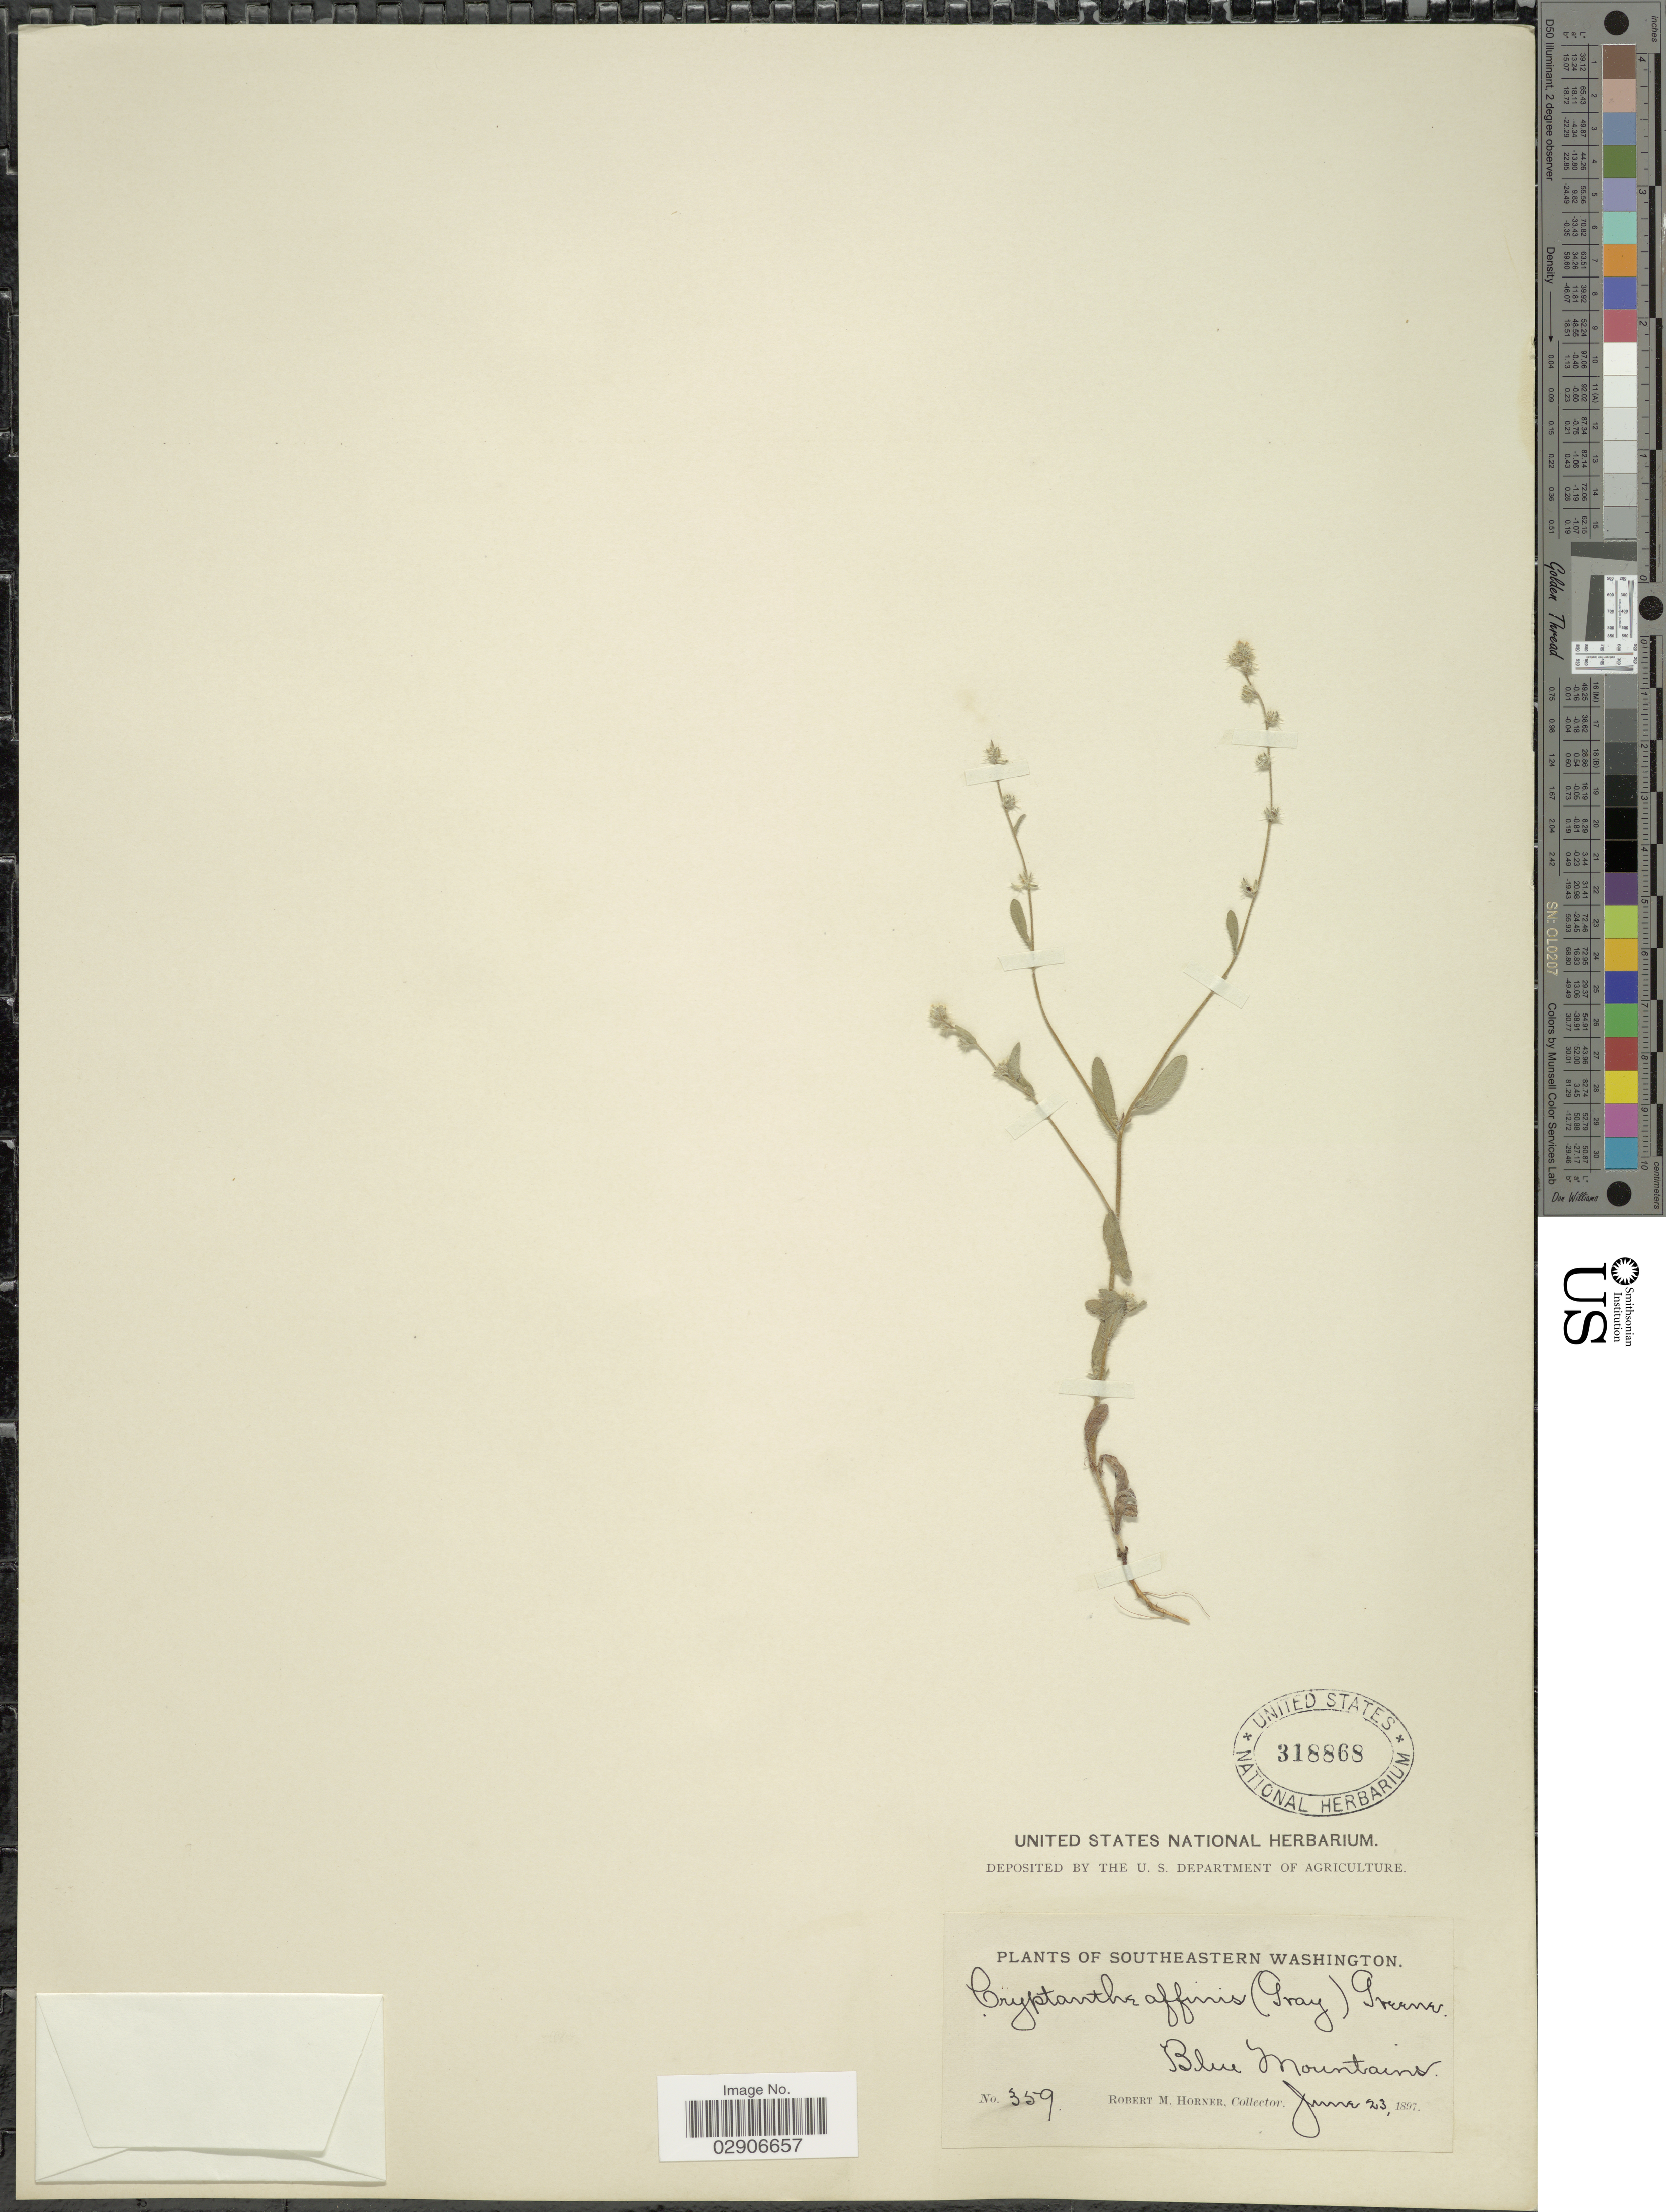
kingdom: Plantae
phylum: Tracheophyta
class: Magnoliopsida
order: Boraginales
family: Boraginaceae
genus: Cryptantha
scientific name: Cryptantha affinis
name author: (A. Gray) Greene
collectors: R. Horner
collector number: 359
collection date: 1897-06-23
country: United States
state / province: Washington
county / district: Clallam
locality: Blue Mountains. Southeastern Washington.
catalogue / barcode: US 318868